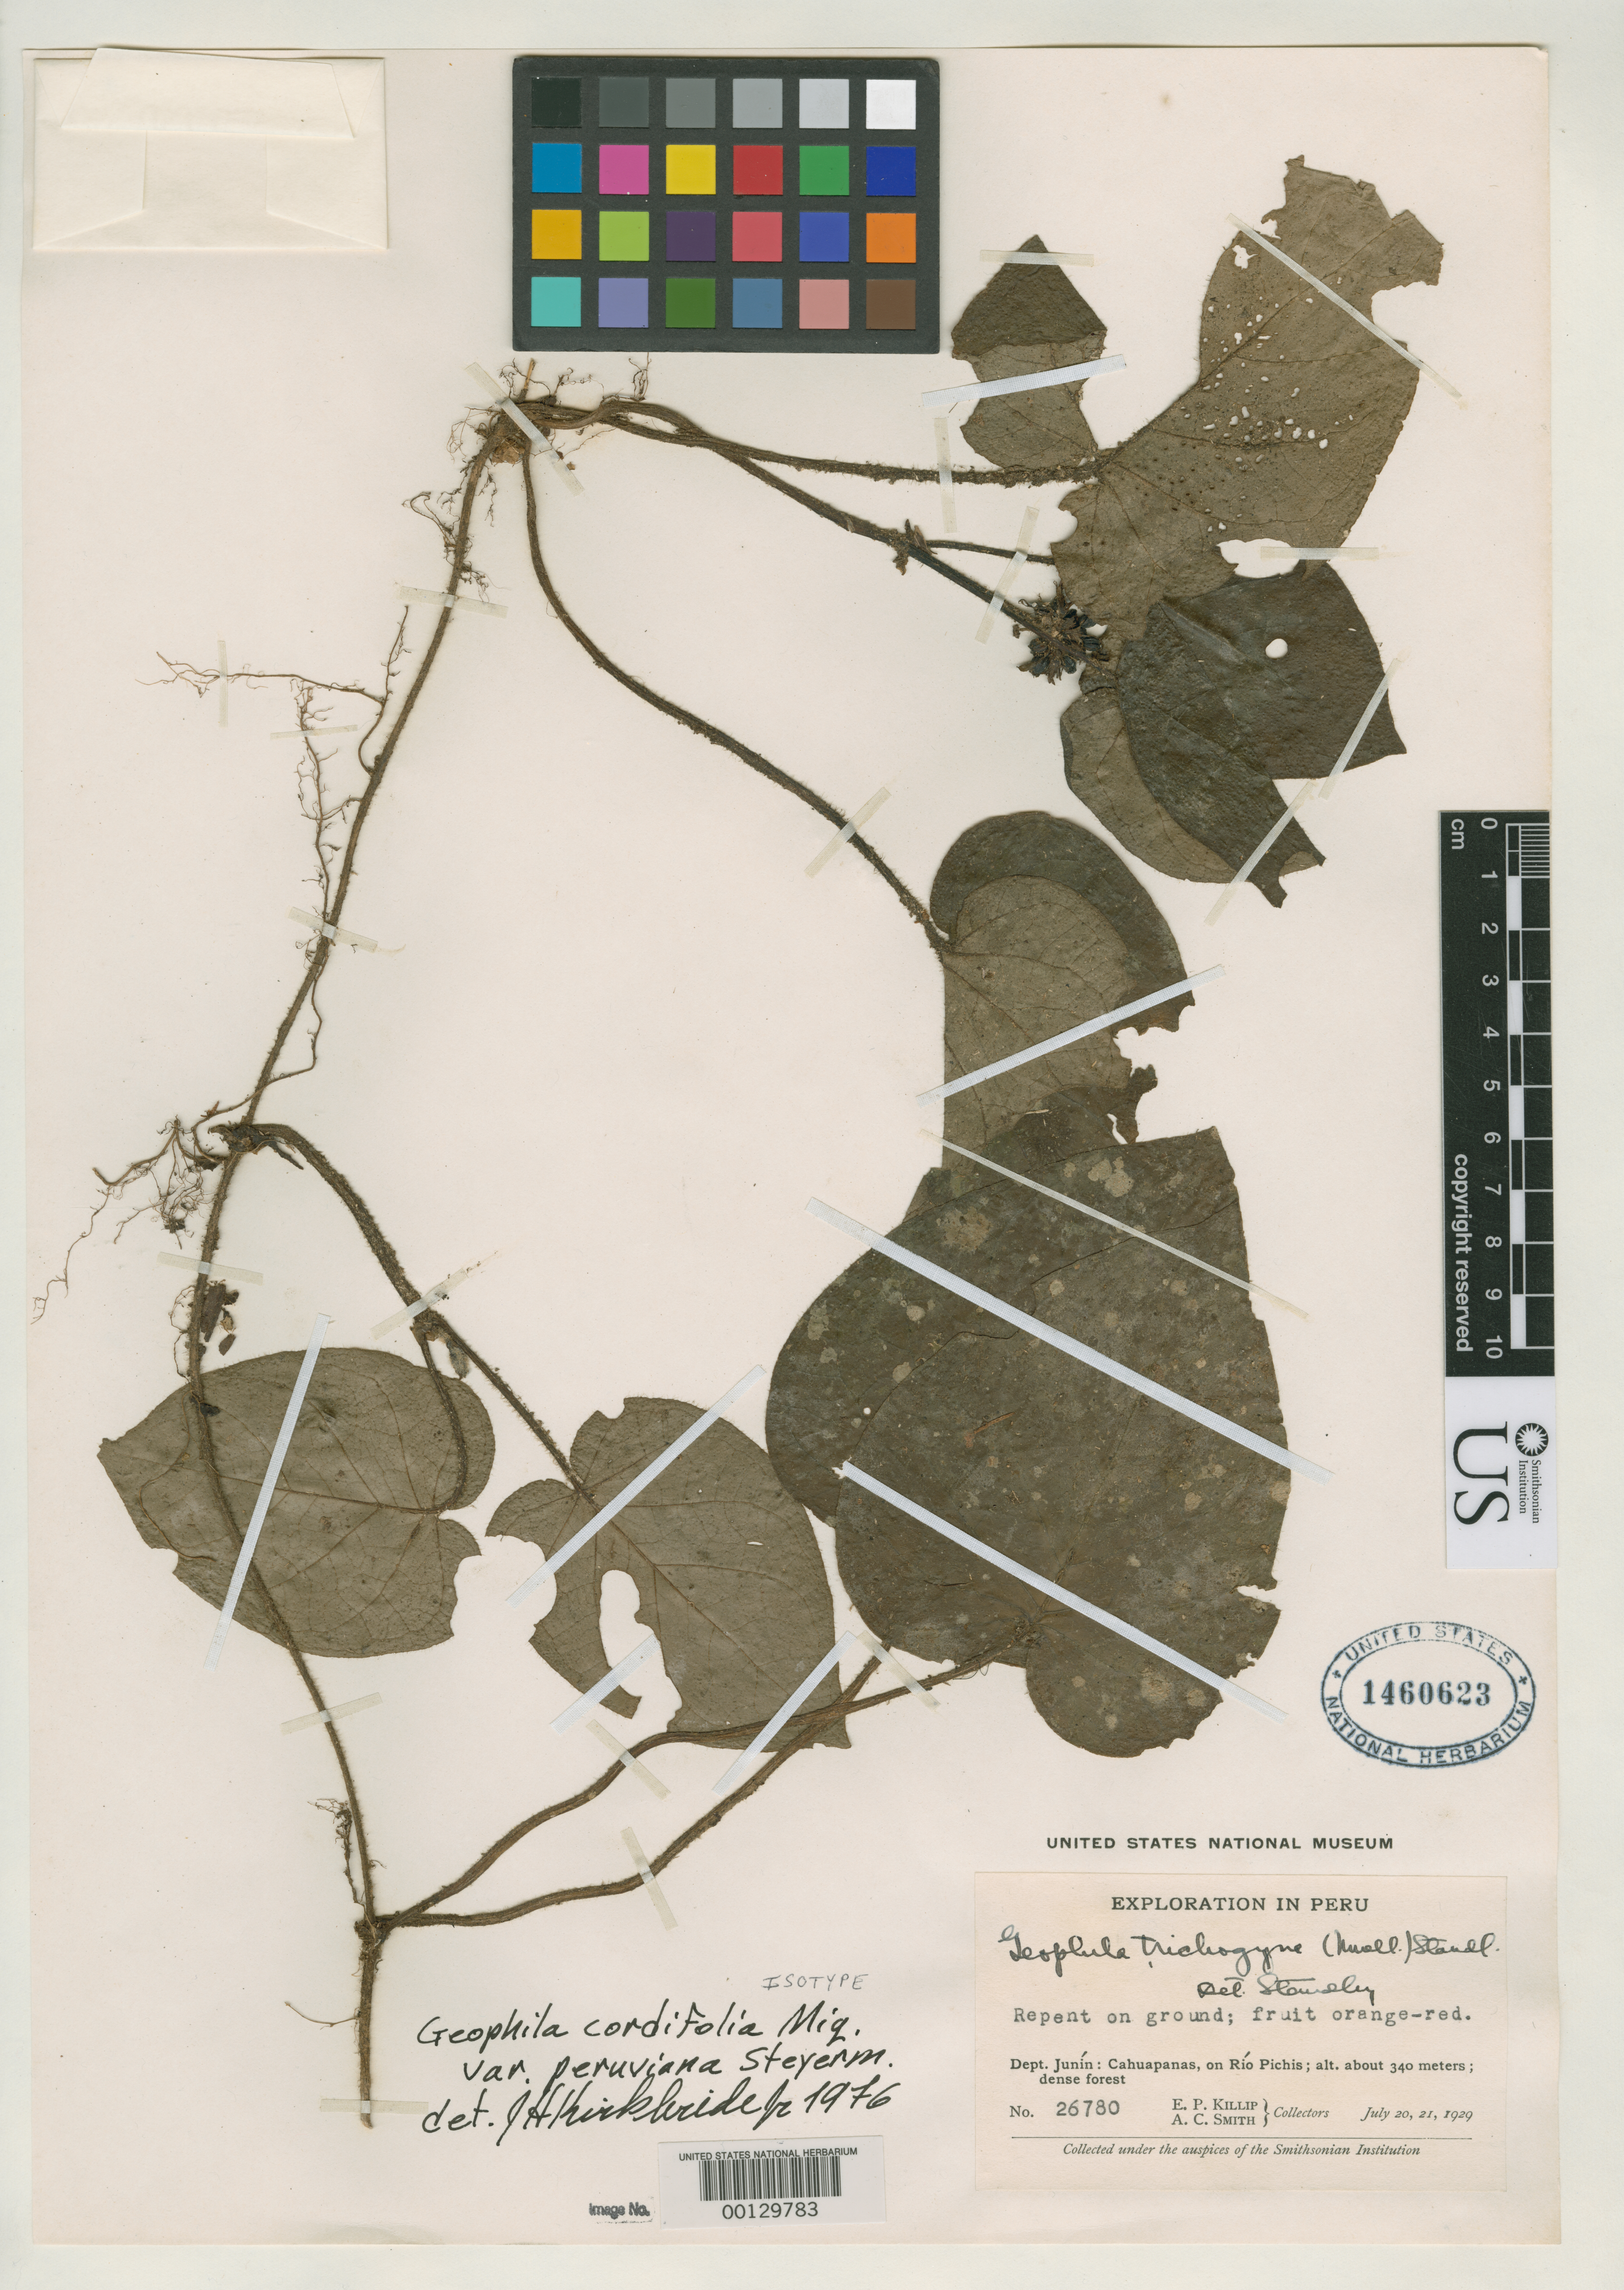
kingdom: Plantae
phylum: Tracheophyta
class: Magnoliopsida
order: Gentianales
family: Rubiaceae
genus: Geophila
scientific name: Geophila cordifolia var. peruviana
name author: Steyerm.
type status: Isotype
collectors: A. C. Smith & E. P. Killip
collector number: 26780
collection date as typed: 20 Jul 1929 to 21 Jul 1929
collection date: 1929-07-20/1929-07-21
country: Peru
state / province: Junín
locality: Cahuapanas, Rio Pichis.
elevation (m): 340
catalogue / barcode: US 1460623